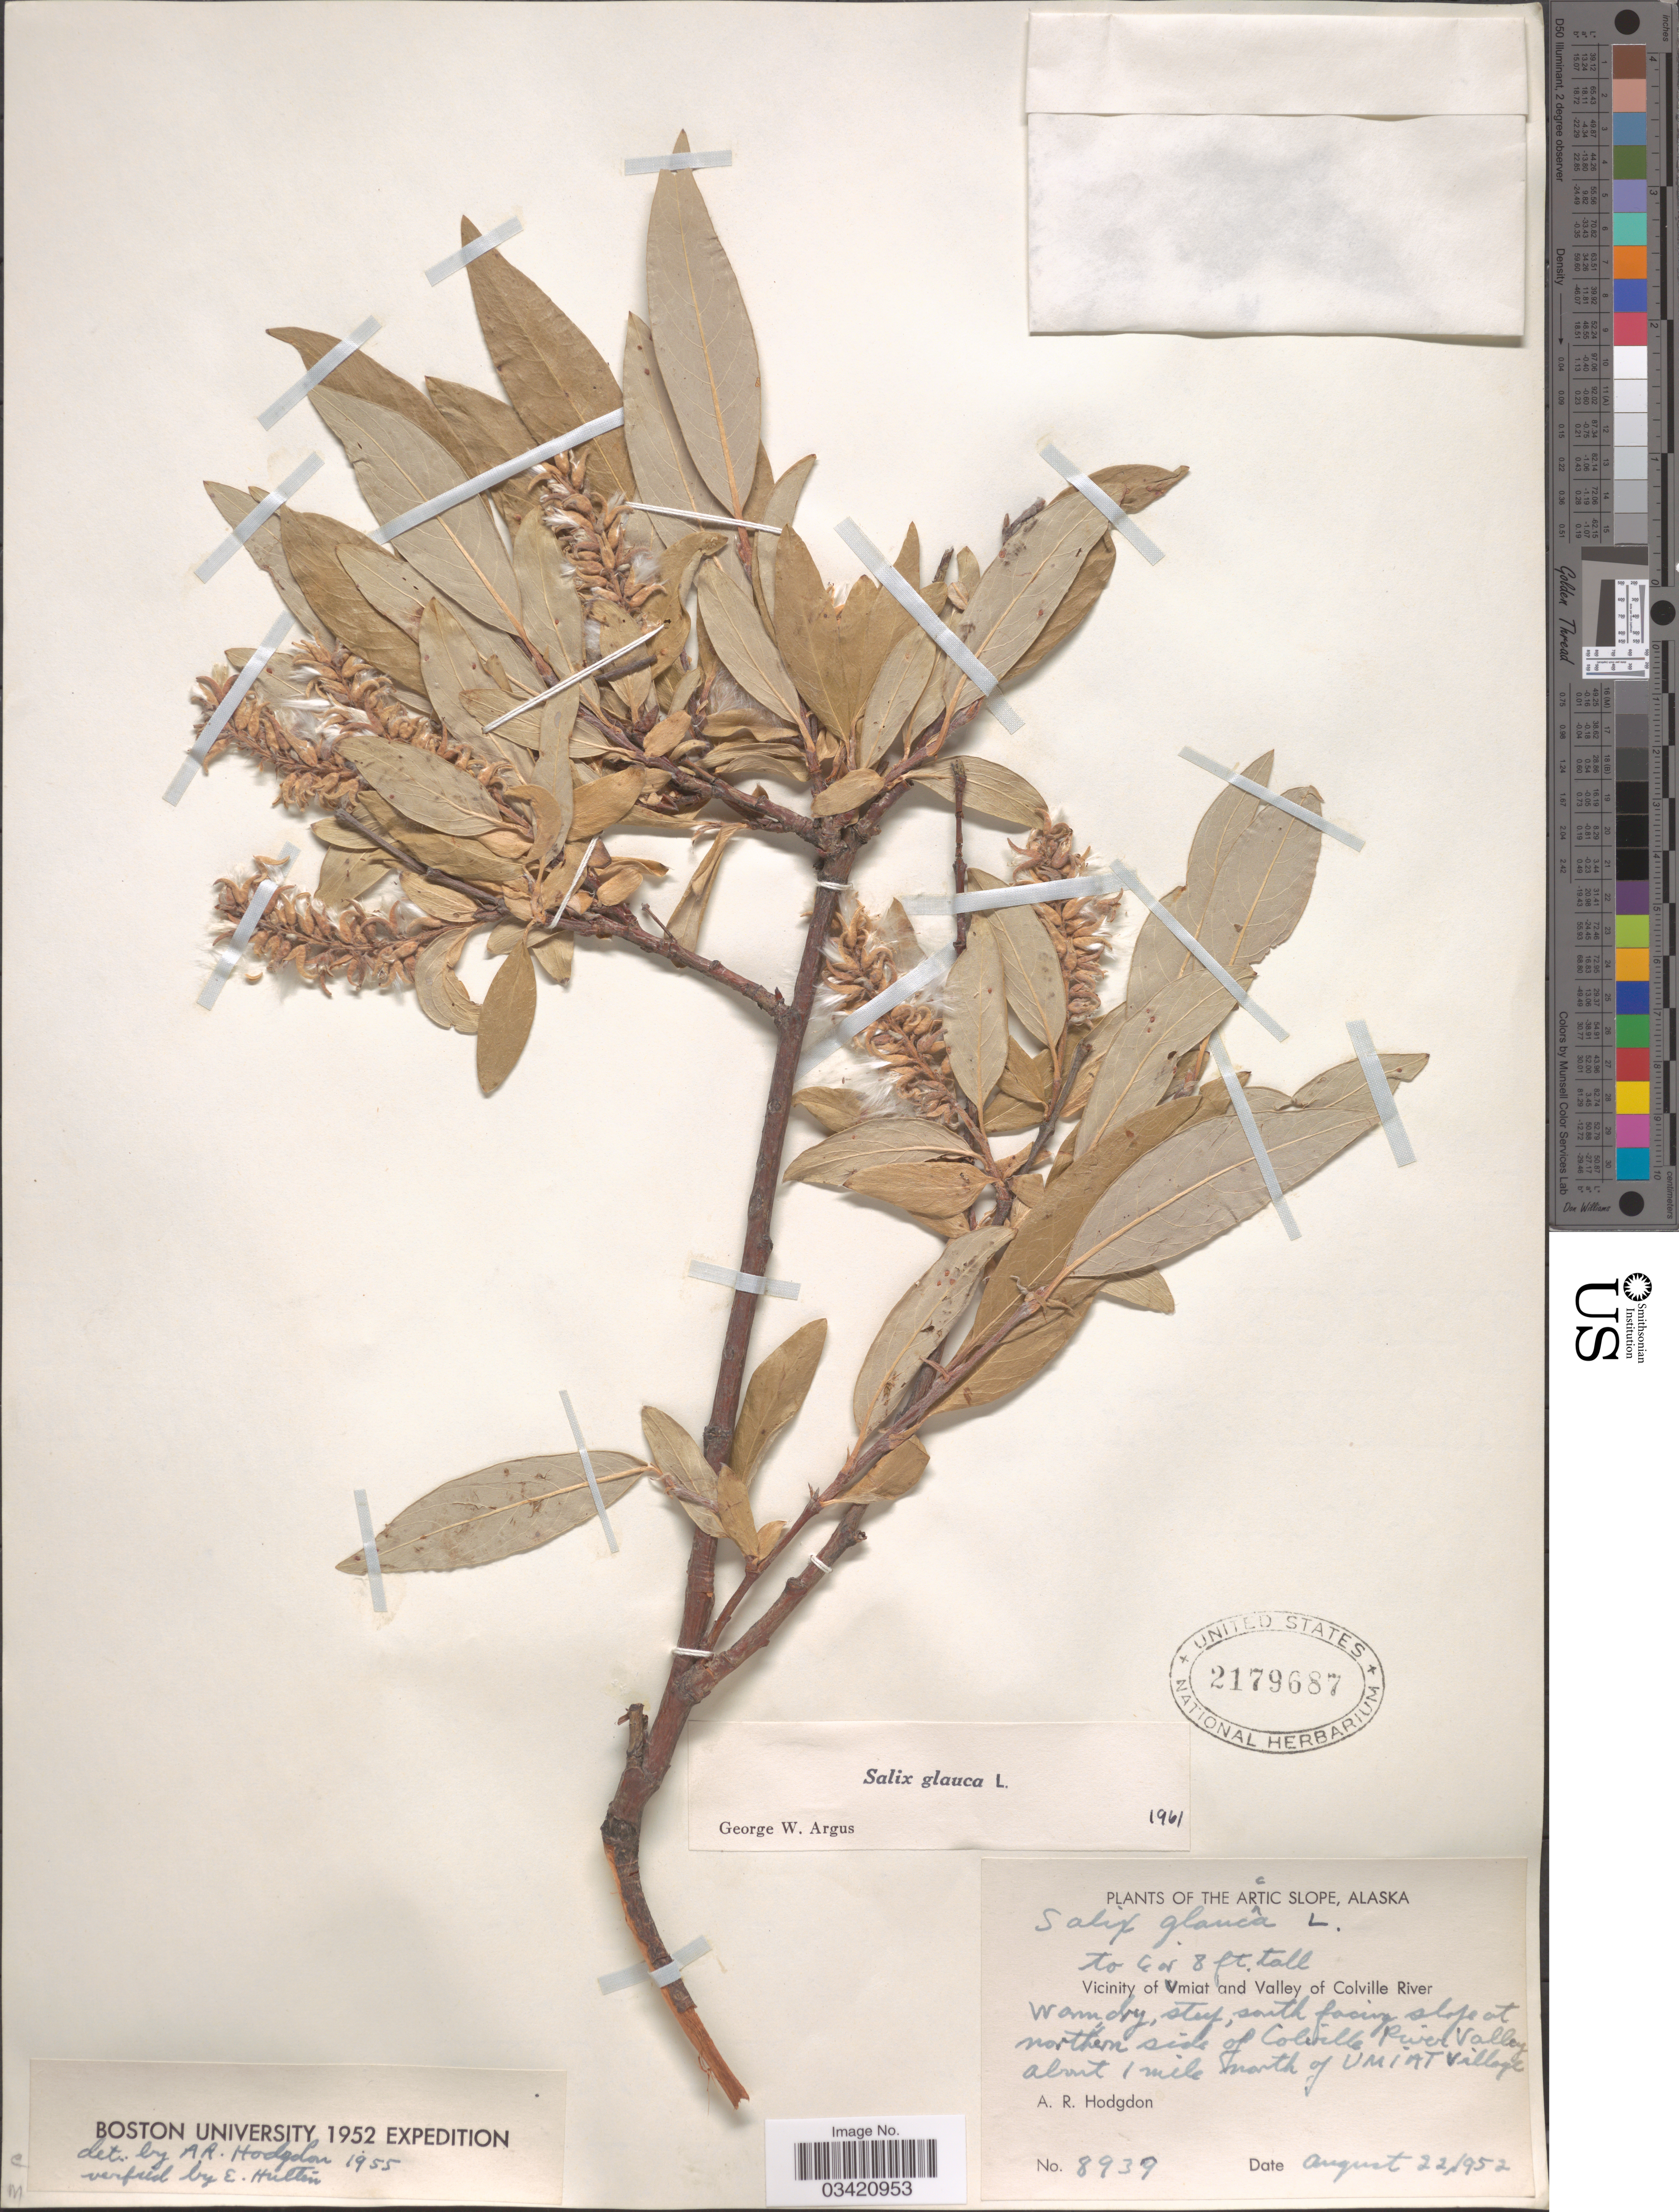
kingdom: Plantae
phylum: Tracheophyta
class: Magnoliopsida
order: Malpighiales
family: Salicaceae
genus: Salix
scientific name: Salix glauca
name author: L.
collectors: A. R. Hodgdon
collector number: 8939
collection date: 1952-08-22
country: United States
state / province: Alaska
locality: Arctic North Slope. Vicinity of Umiat and Valley of Colville River. South facing slope at northern side of Colville River Valley about 1 mile north of UMIAT village.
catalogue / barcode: US 2179687